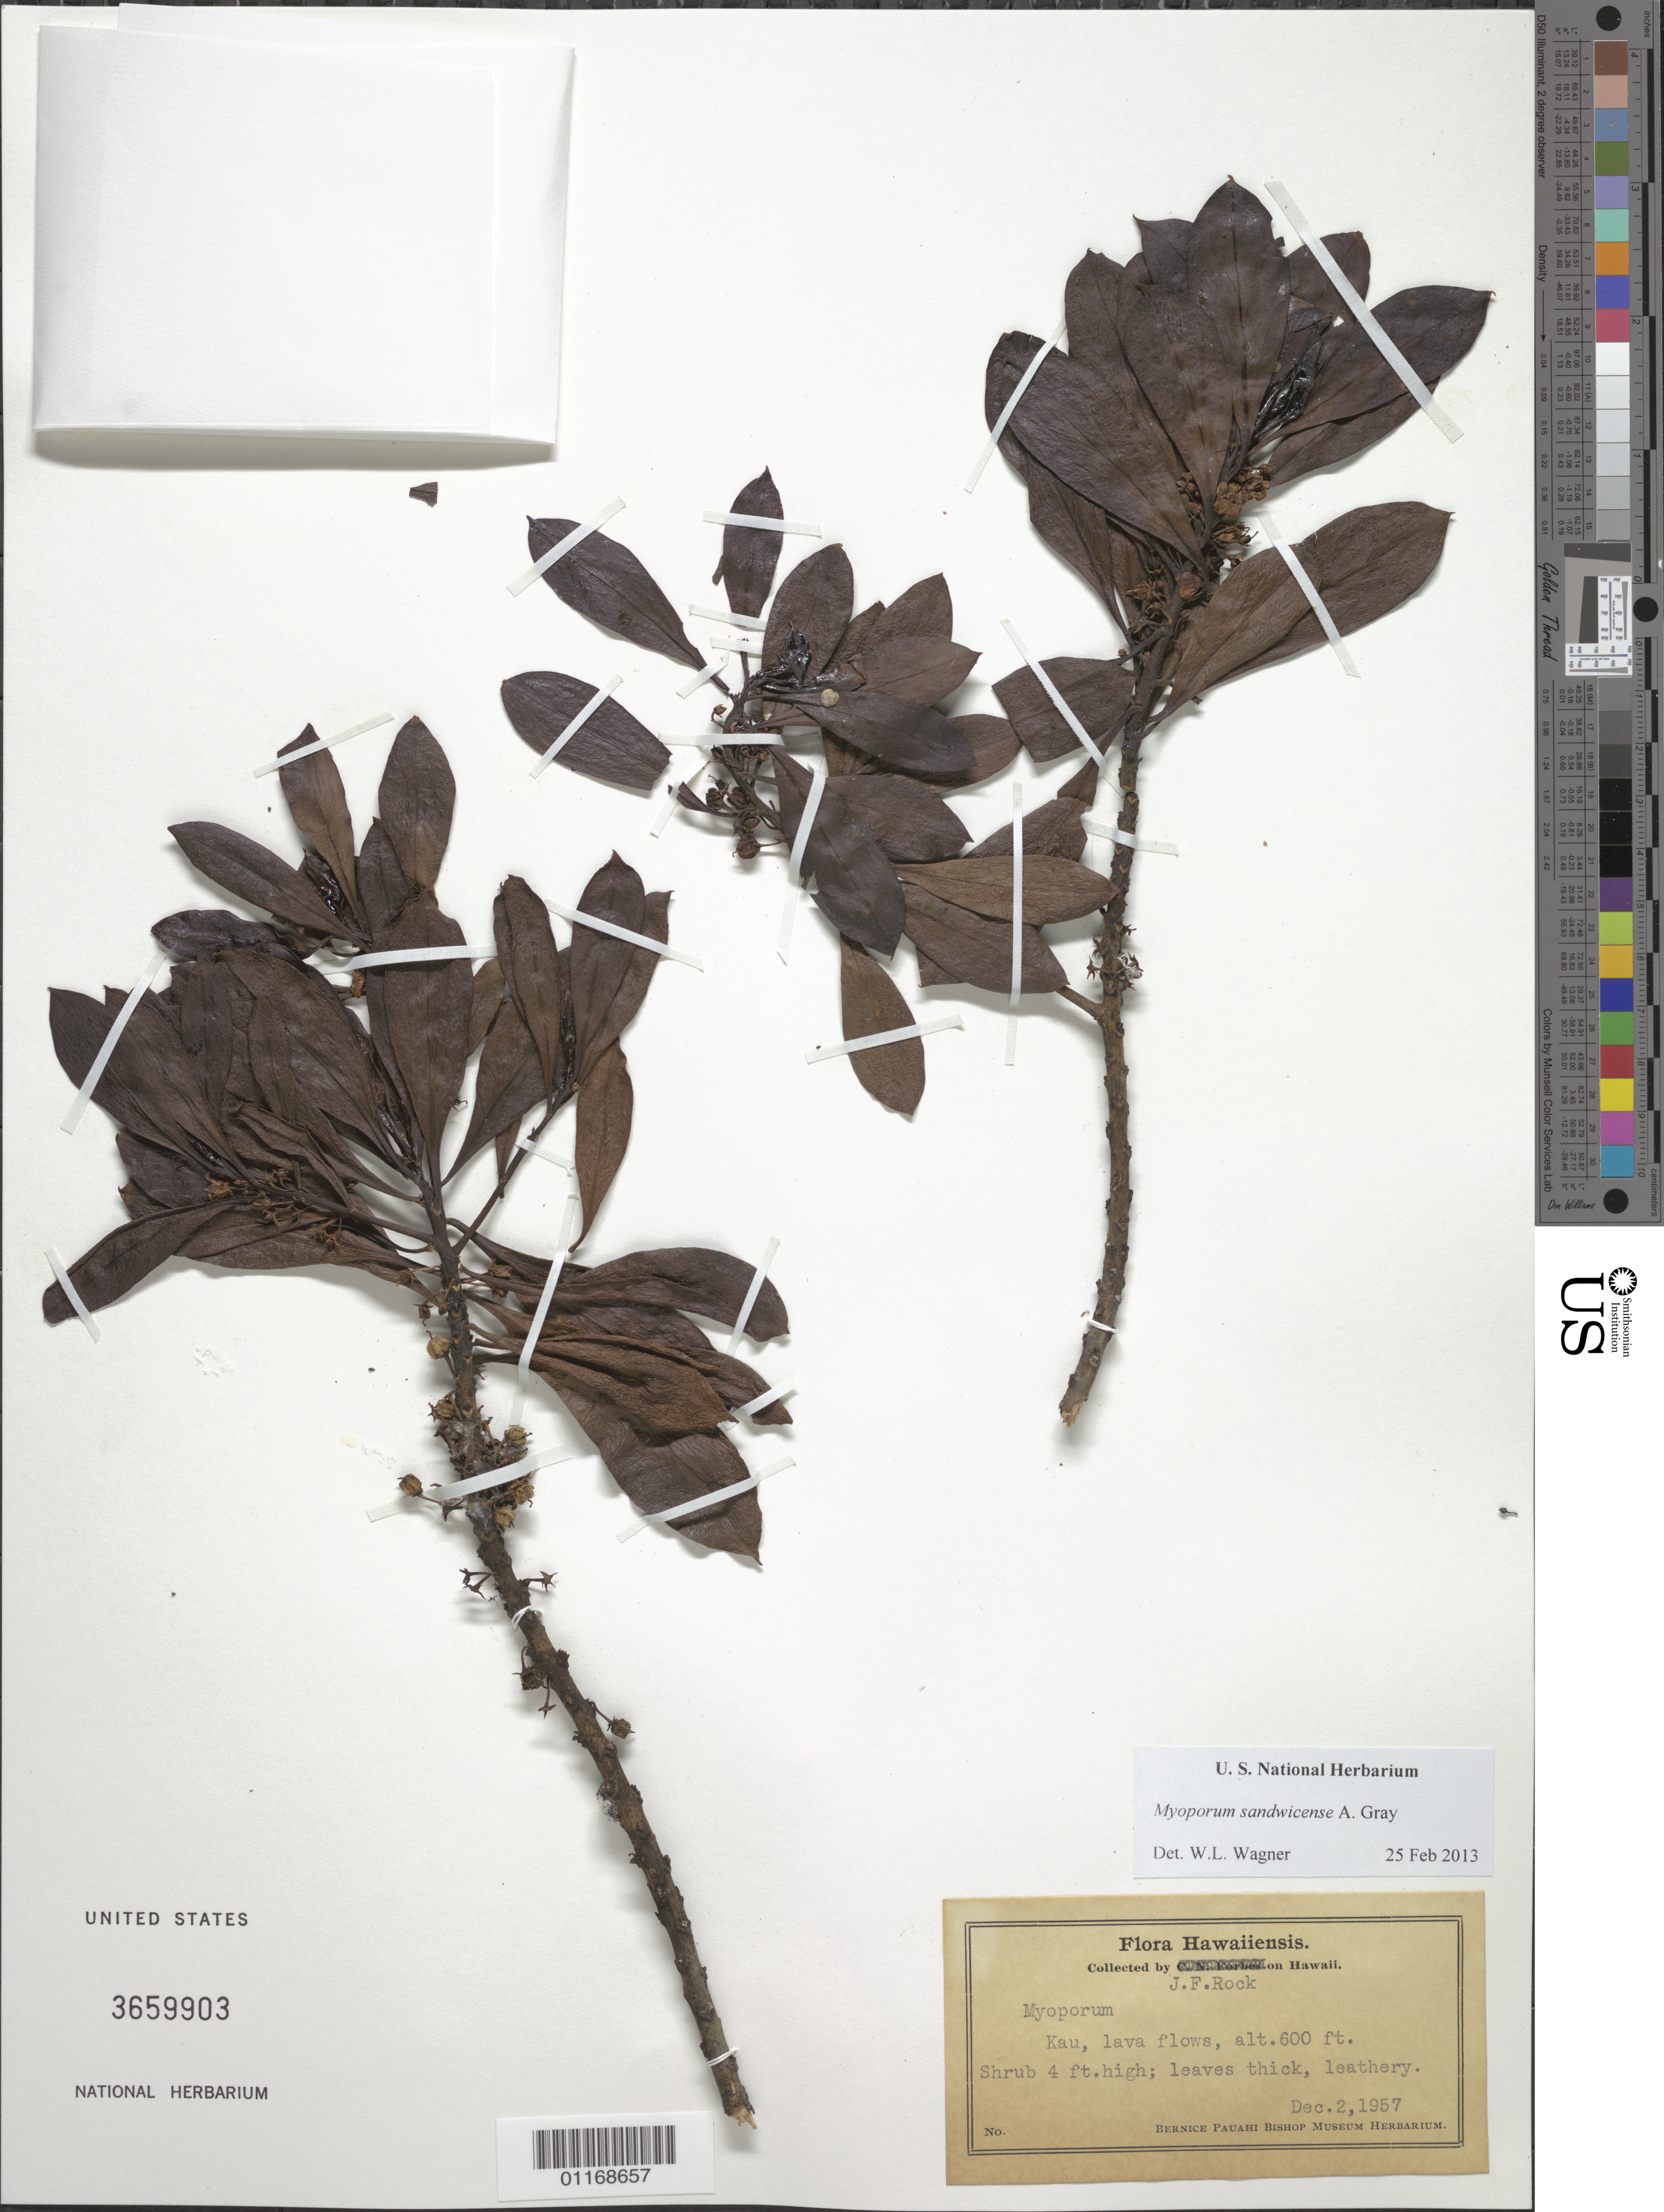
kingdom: Plantae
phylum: Tracheophyta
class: Magnoliopsida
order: Lamiales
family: Scrophulariaceae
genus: Myoporum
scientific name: Myoporum sandwicense subsp. sandwicense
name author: A. Gray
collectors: J. F. Rock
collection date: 1957-12-02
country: United States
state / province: Hawaii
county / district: Hawaii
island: Hawaii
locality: Kau, lava flows.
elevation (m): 183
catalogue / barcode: US 3659903